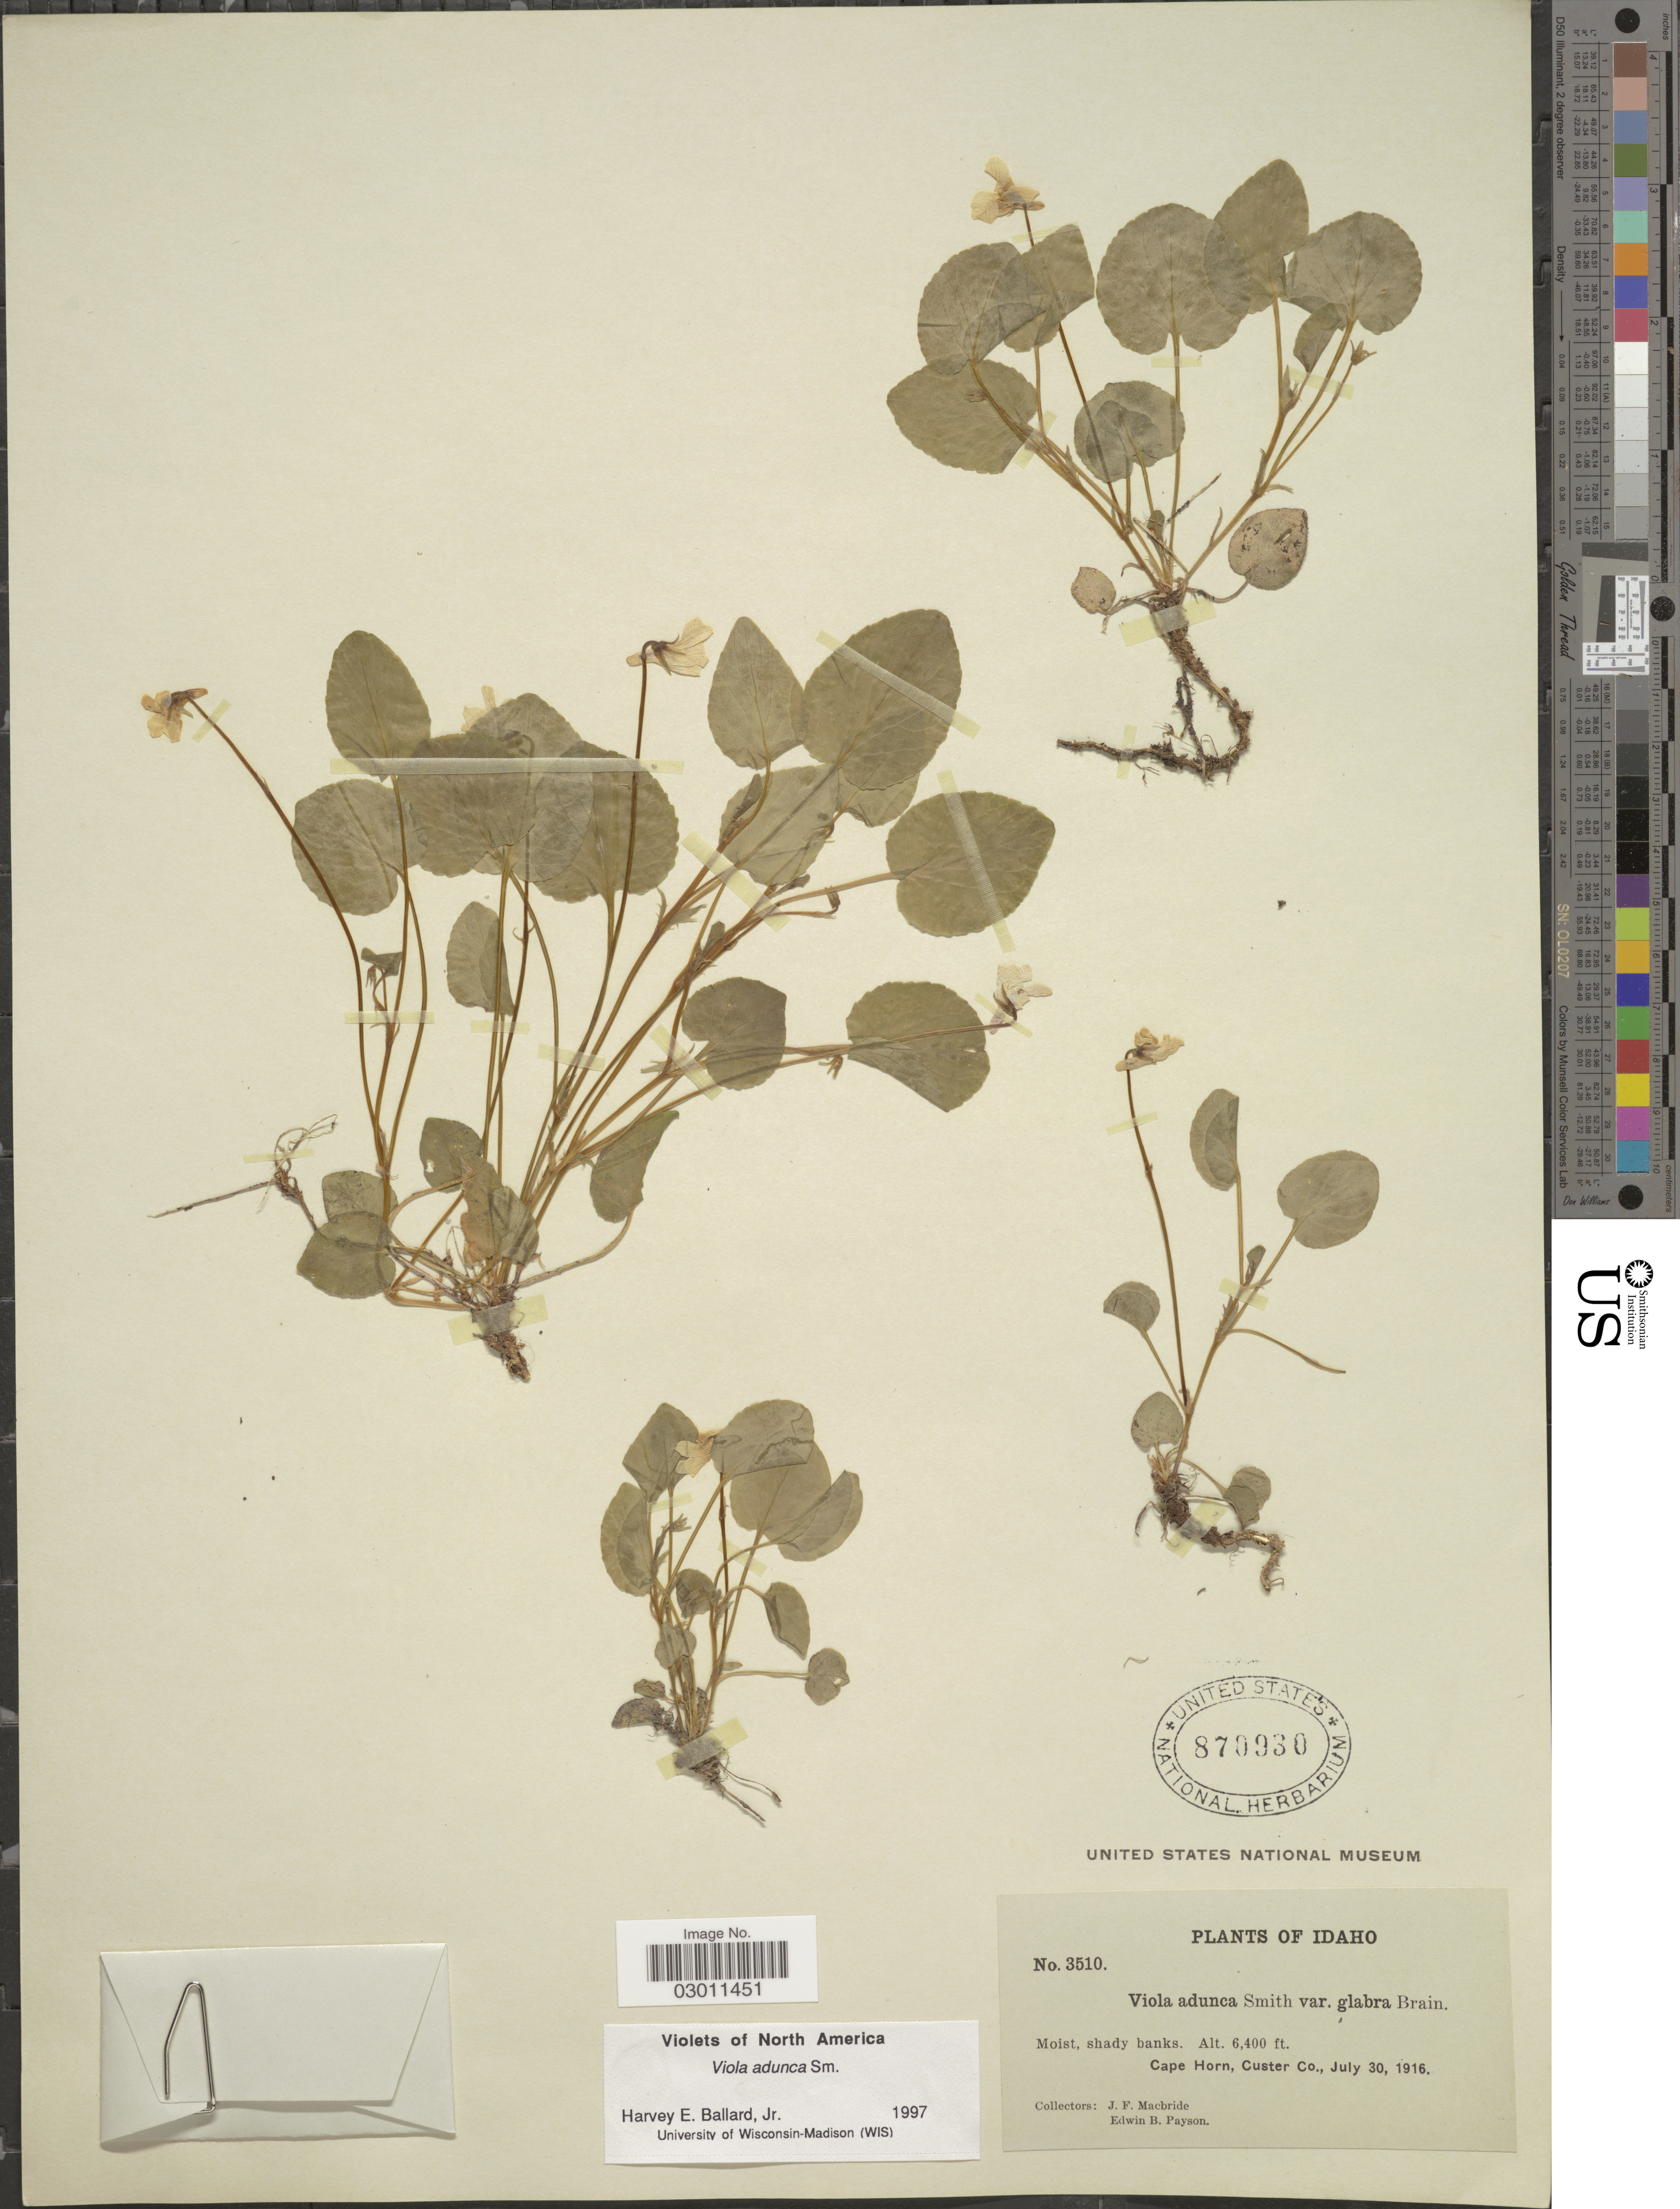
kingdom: Plantae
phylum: Tracheophyta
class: Magnoliopsida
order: Malpighiales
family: Violaceae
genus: Viola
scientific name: Viola adunca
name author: Sm.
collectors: J. F. Macbride & E. B. Payson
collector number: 3510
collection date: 1916-07-30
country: United States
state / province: Idaho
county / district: Custer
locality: Cape Horn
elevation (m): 1951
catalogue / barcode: US 870930